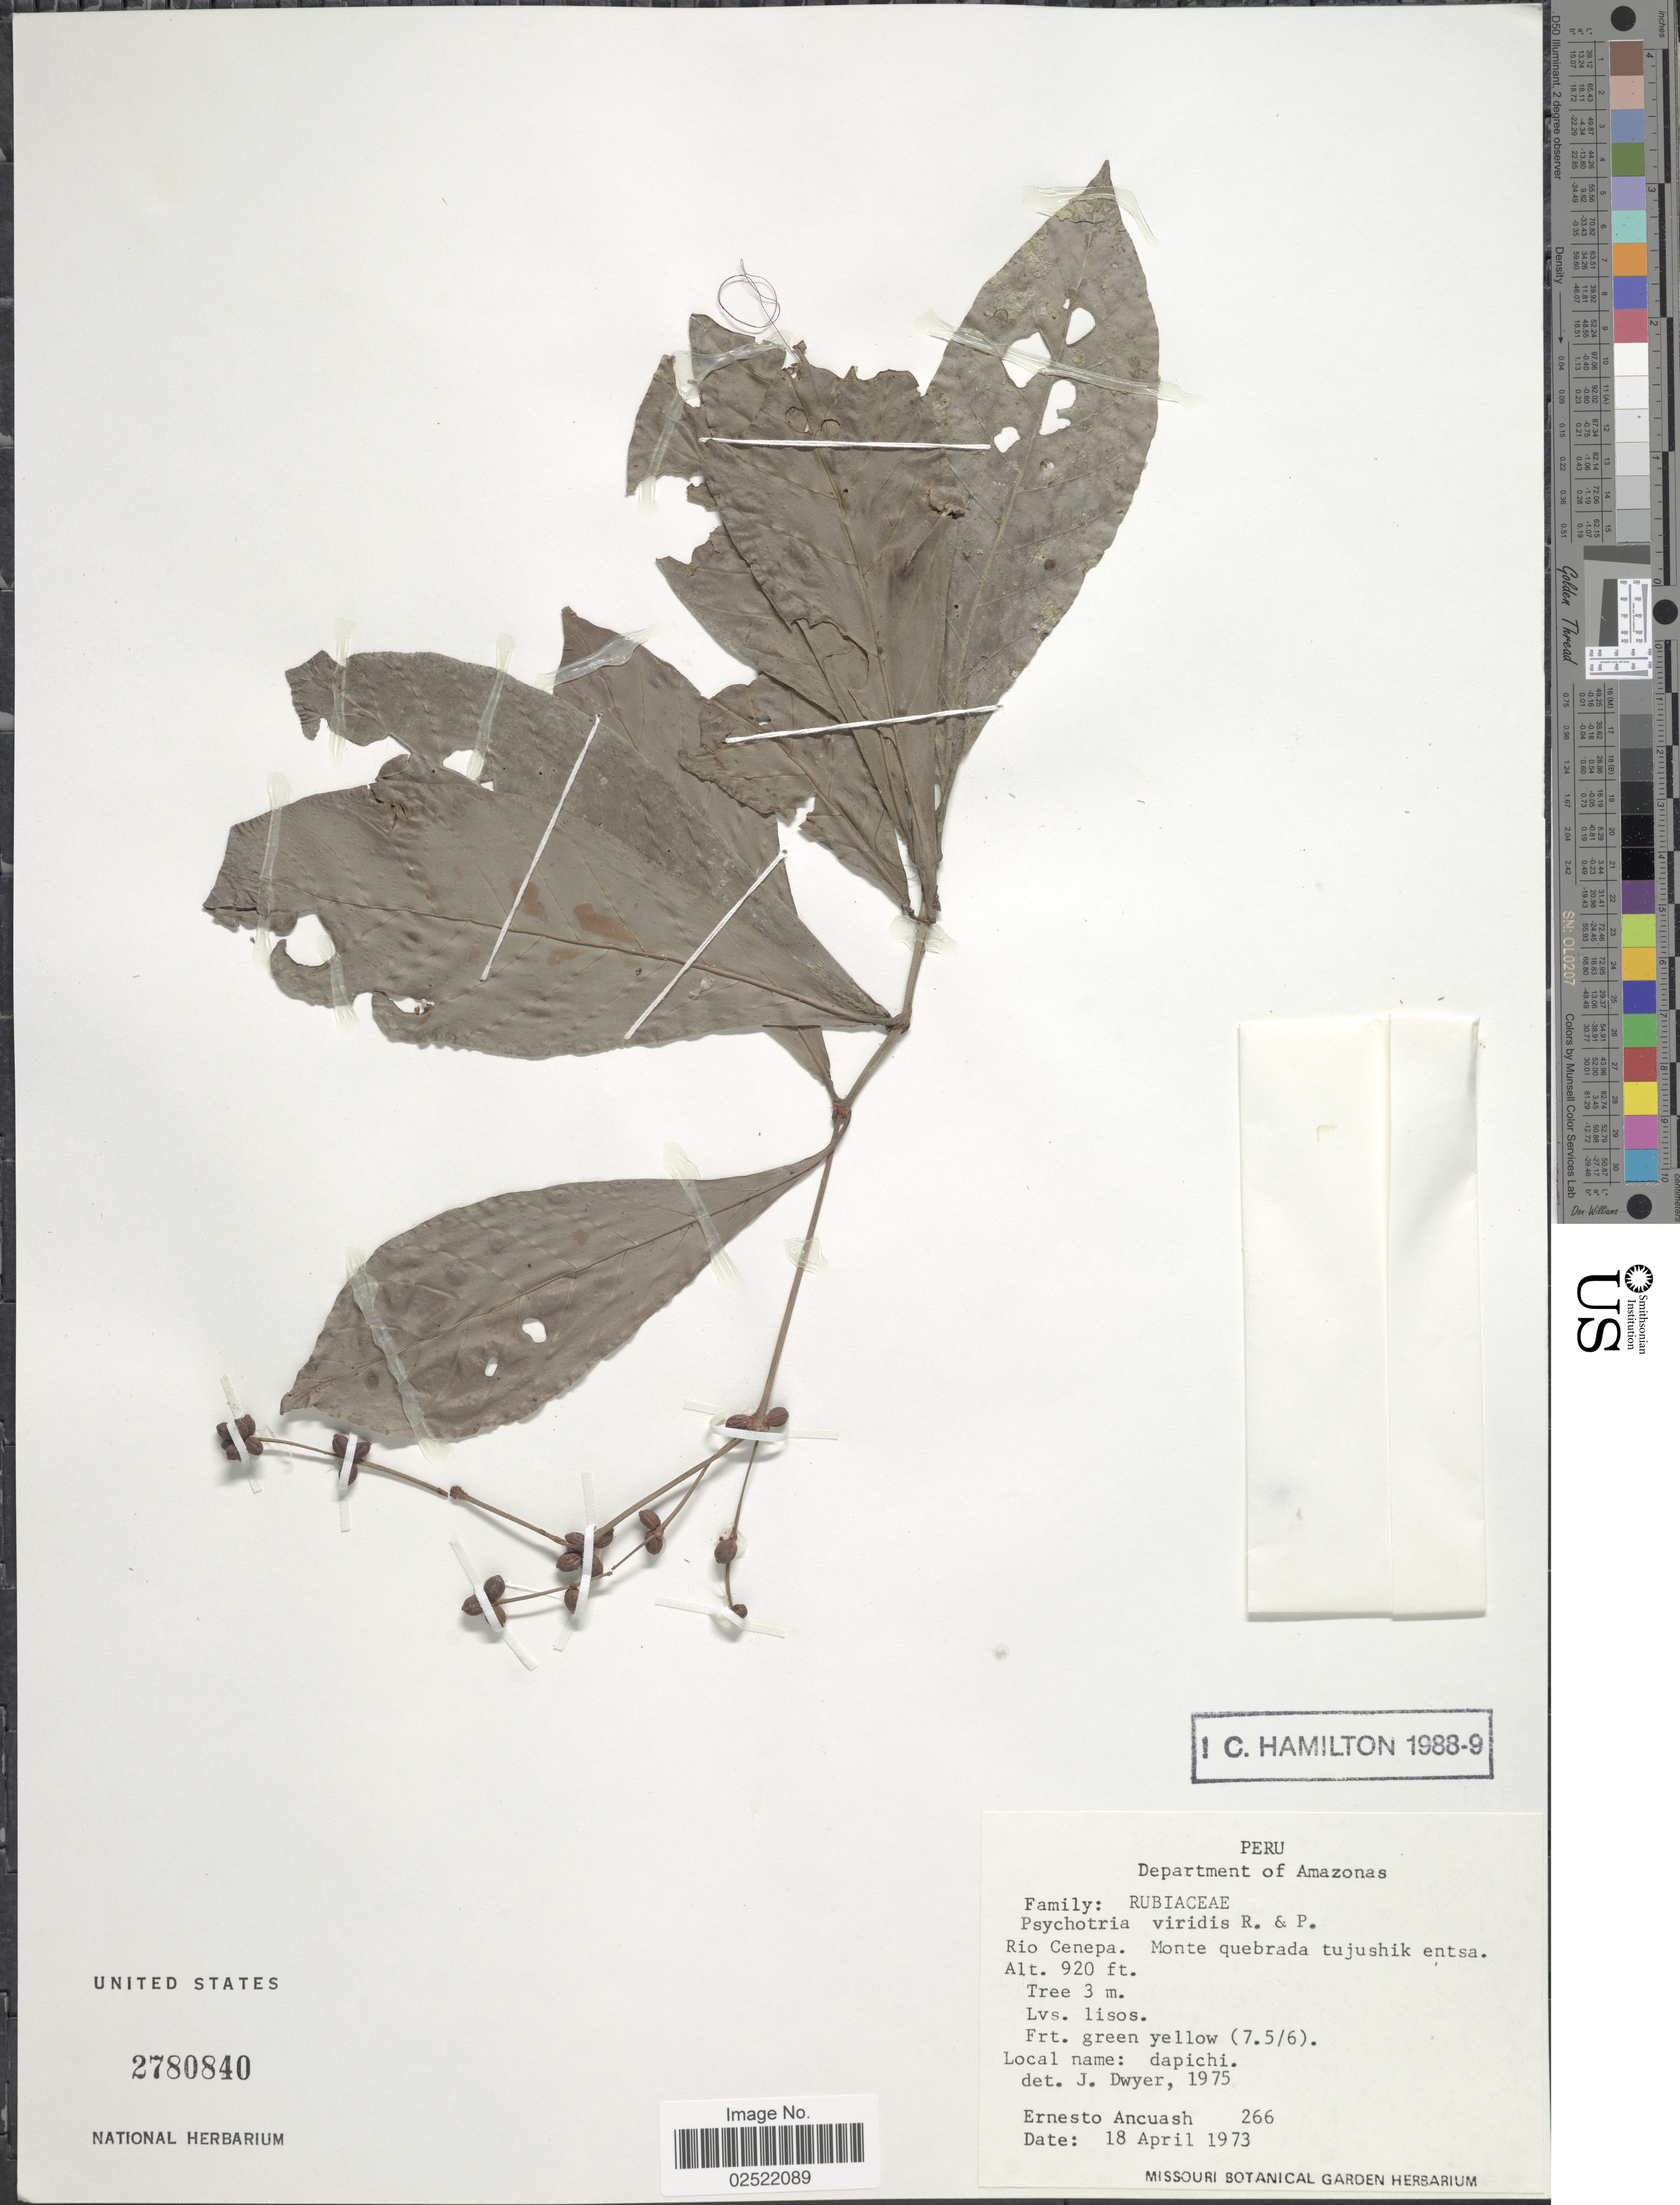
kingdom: Plantae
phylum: Tracheophyta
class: Magnoliopsida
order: Gentianales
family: Rubiaceae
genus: Psychotria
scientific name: Psychotria viridis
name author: Ruiz & Pav.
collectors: E. Ancuash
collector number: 266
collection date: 1973-04-18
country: Peru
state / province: Amazonas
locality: Department of Amazonas. Rio Cenepa. Monte quebrada tujushik entsa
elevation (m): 280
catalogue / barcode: US 2780840